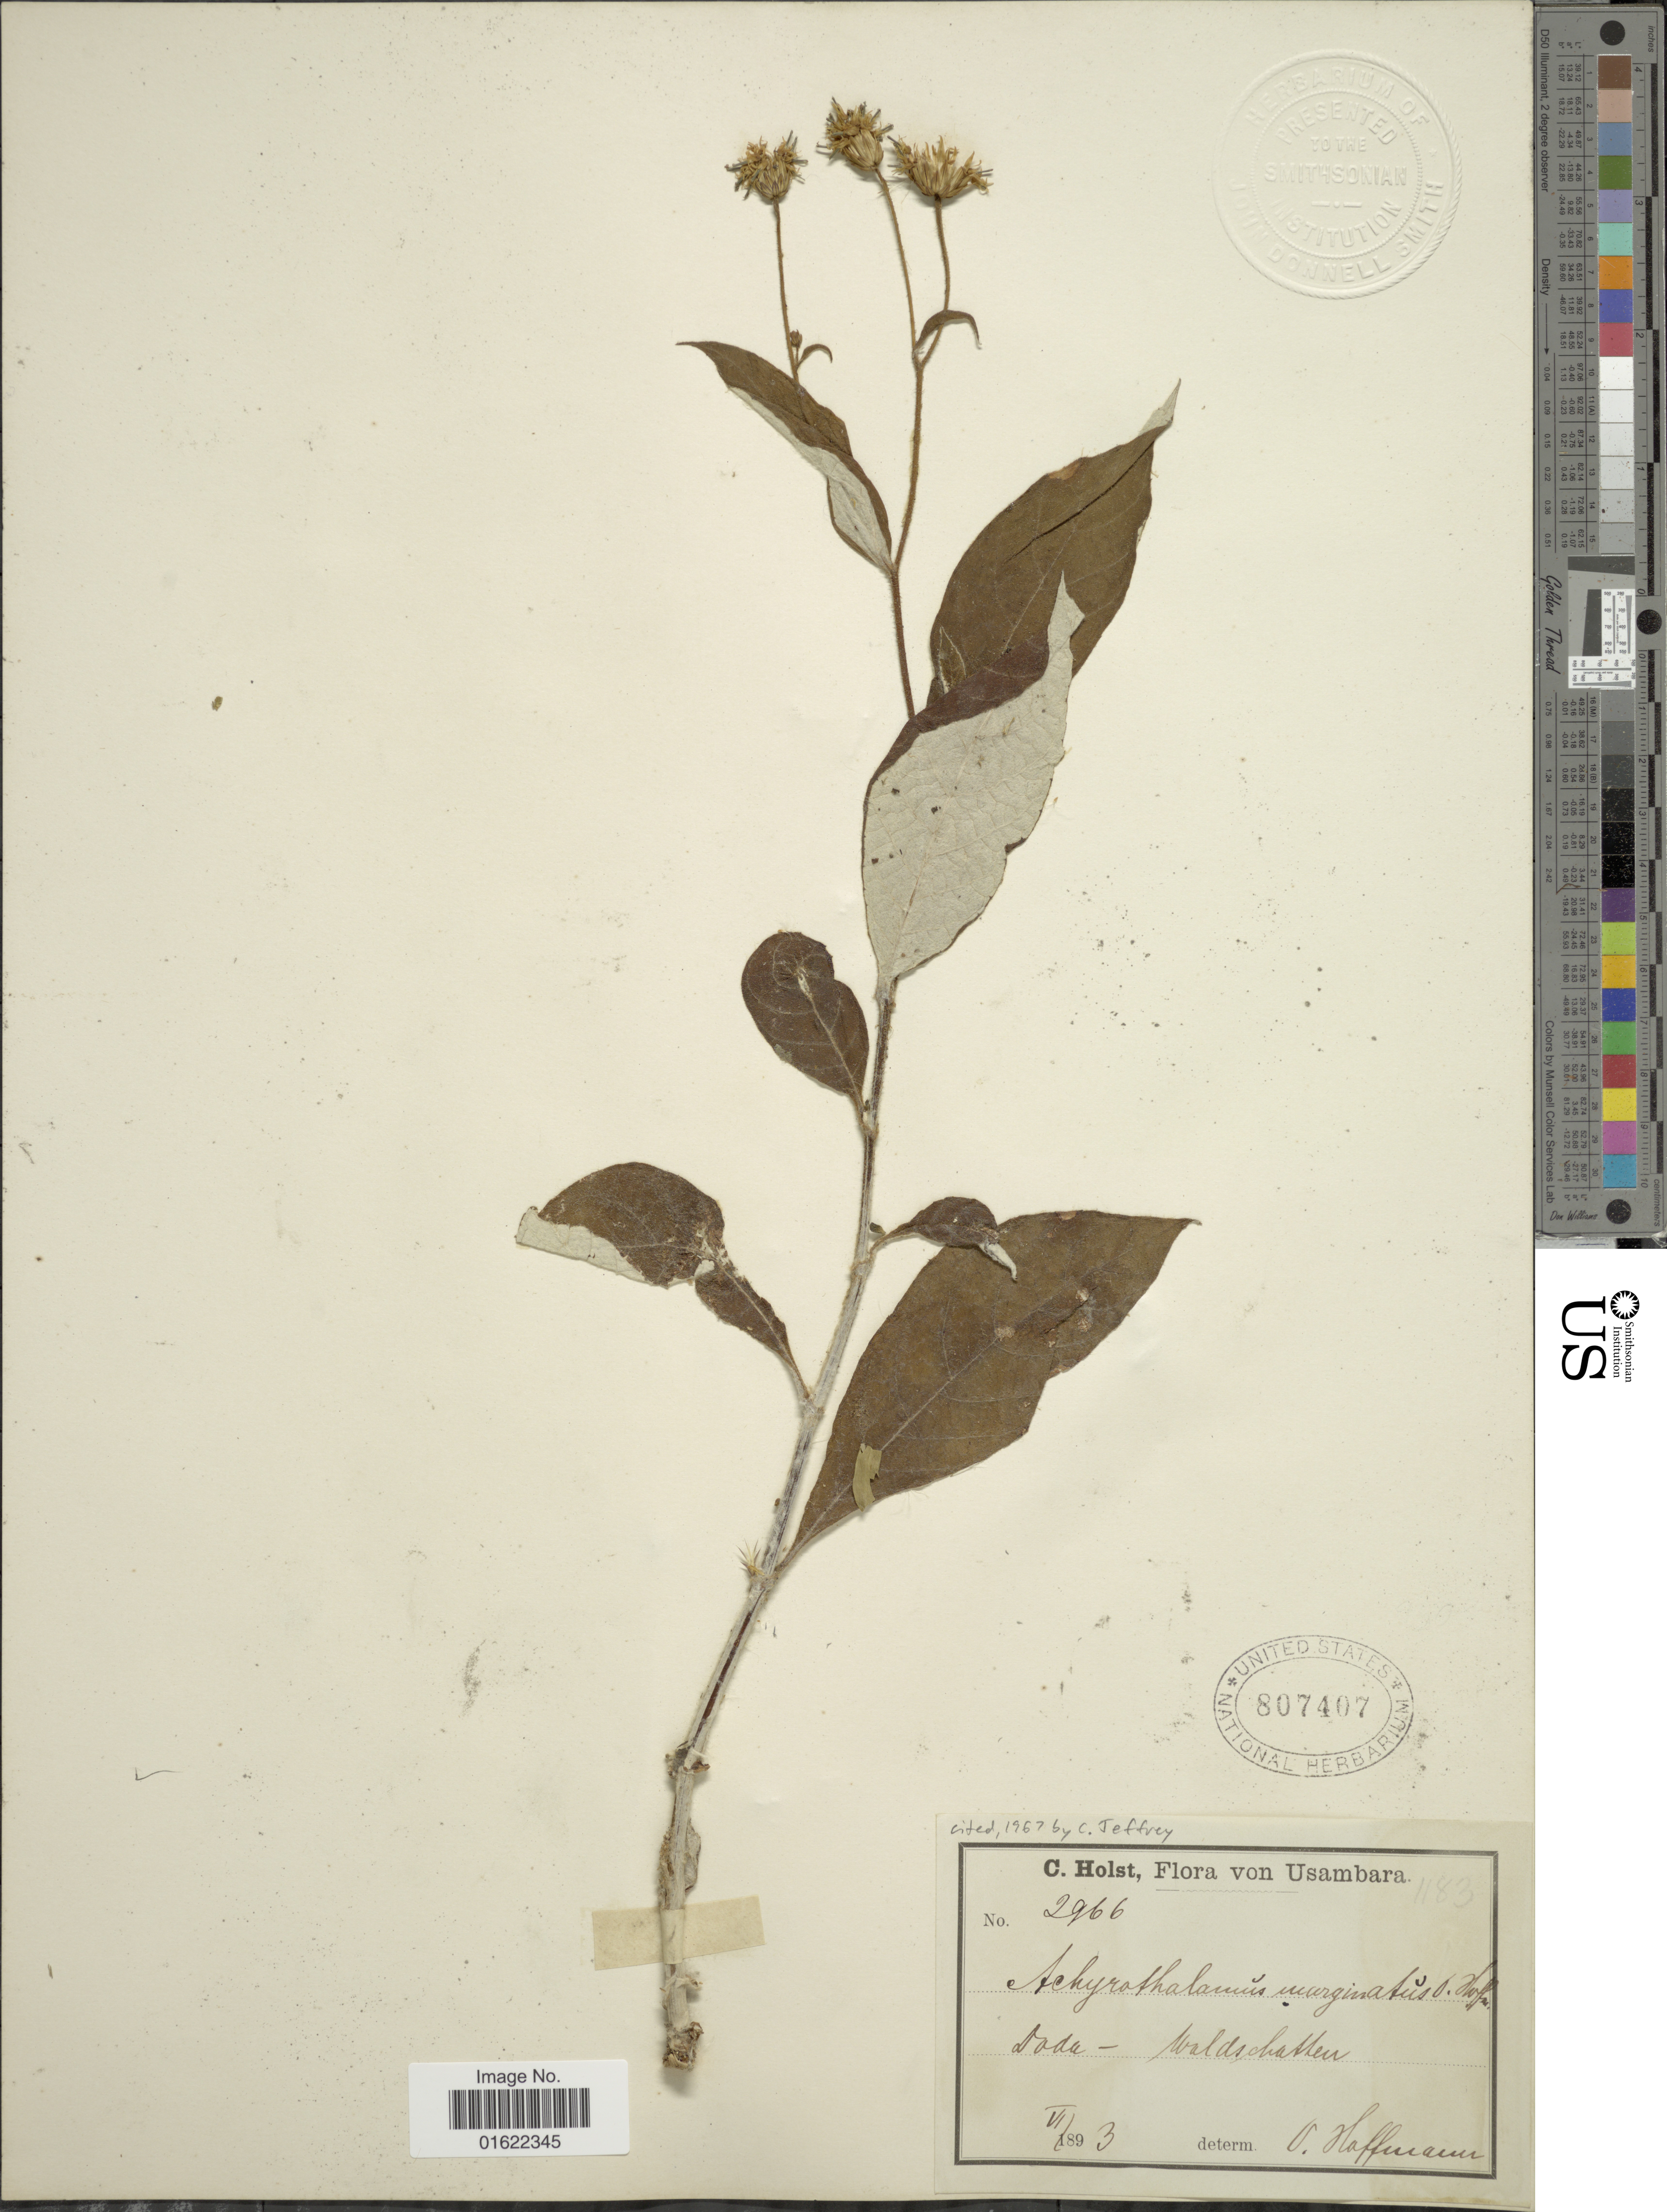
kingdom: Plantae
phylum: Tracheophyta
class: Magnoliopsida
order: Asterales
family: Asteraceae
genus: Erythrocephalum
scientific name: Erythrocephalum marginatum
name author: (O. Hoffm.) S. Ortiz & A.P. Cout.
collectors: C. H. Holst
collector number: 2966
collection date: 1893-06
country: Tanzania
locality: Usambara. Doda.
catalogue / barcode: US 807407